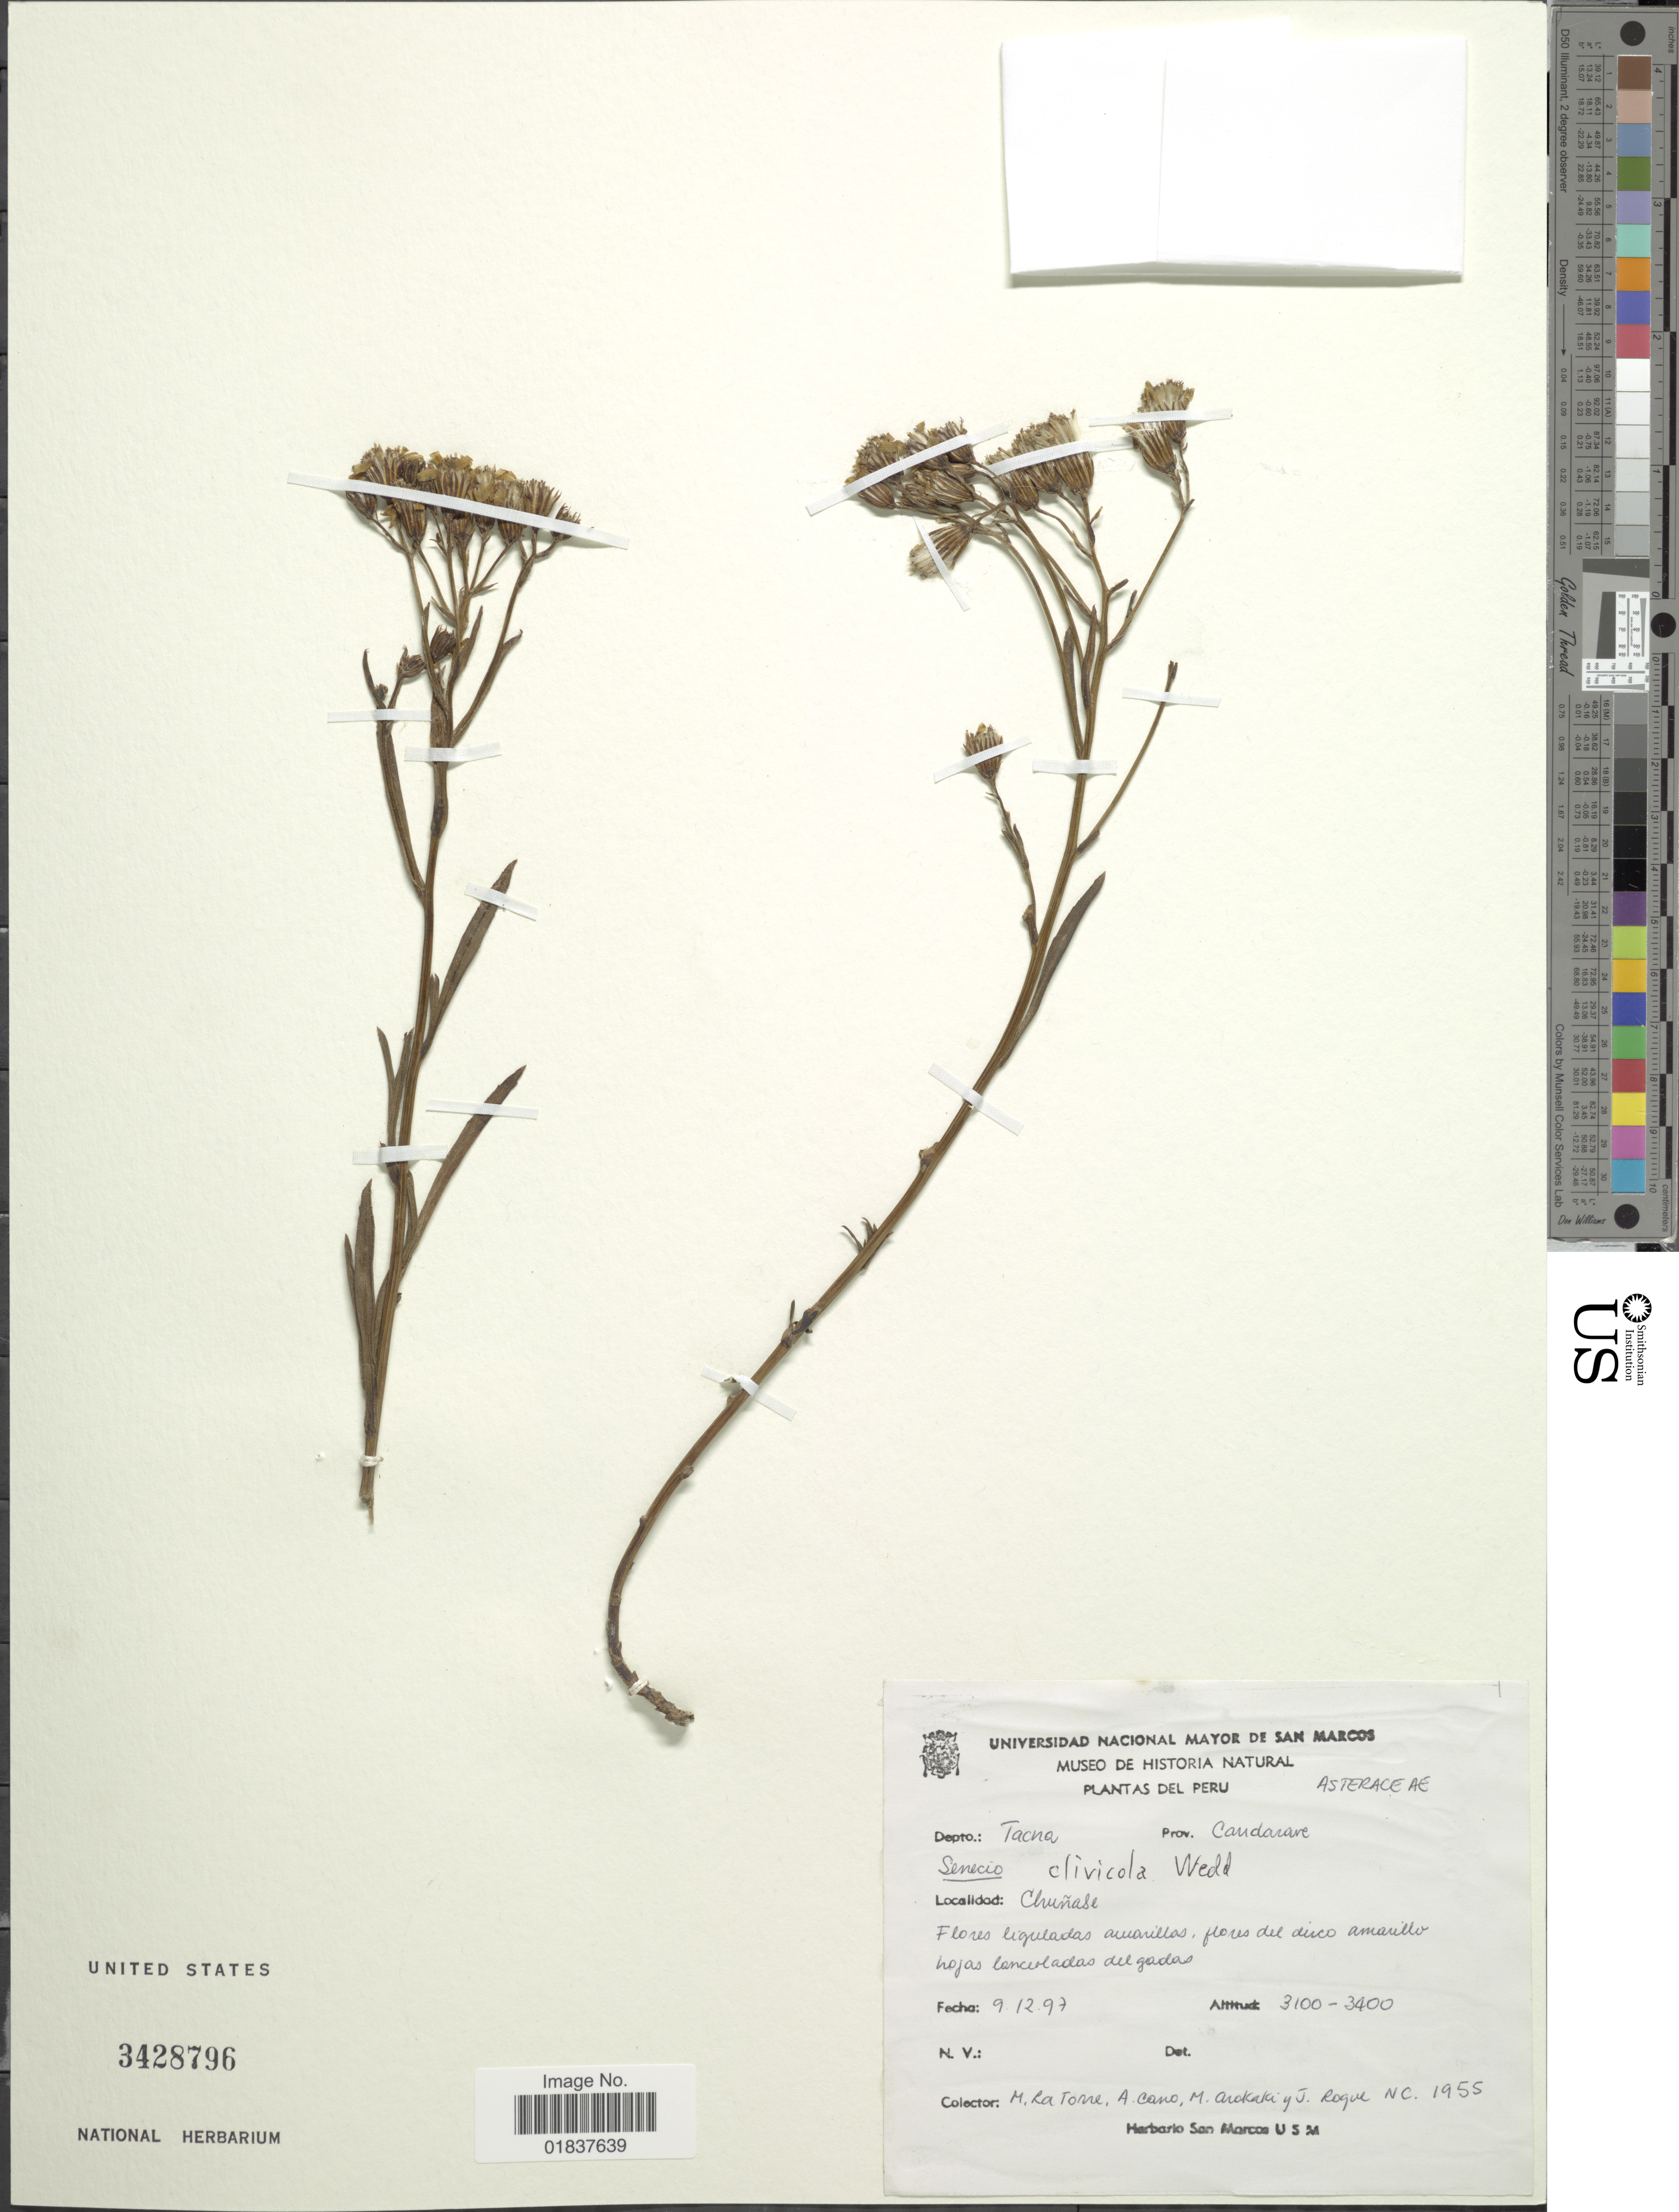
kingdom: Plantae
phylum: Tracheophyta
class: Magnoliopsida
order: Asterales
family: Asteraceae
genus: Senecio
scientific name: Senecio clivicola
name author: Wedd.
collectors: M. I. La Torre, A. Cano, M. Arakaki & J. Roque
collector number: NC1955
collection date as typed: Transcribed d/m/y: 9/12/97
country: Peru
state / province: Tacna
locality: Chuñase, Prov. Candarave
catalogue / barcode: US 3428796